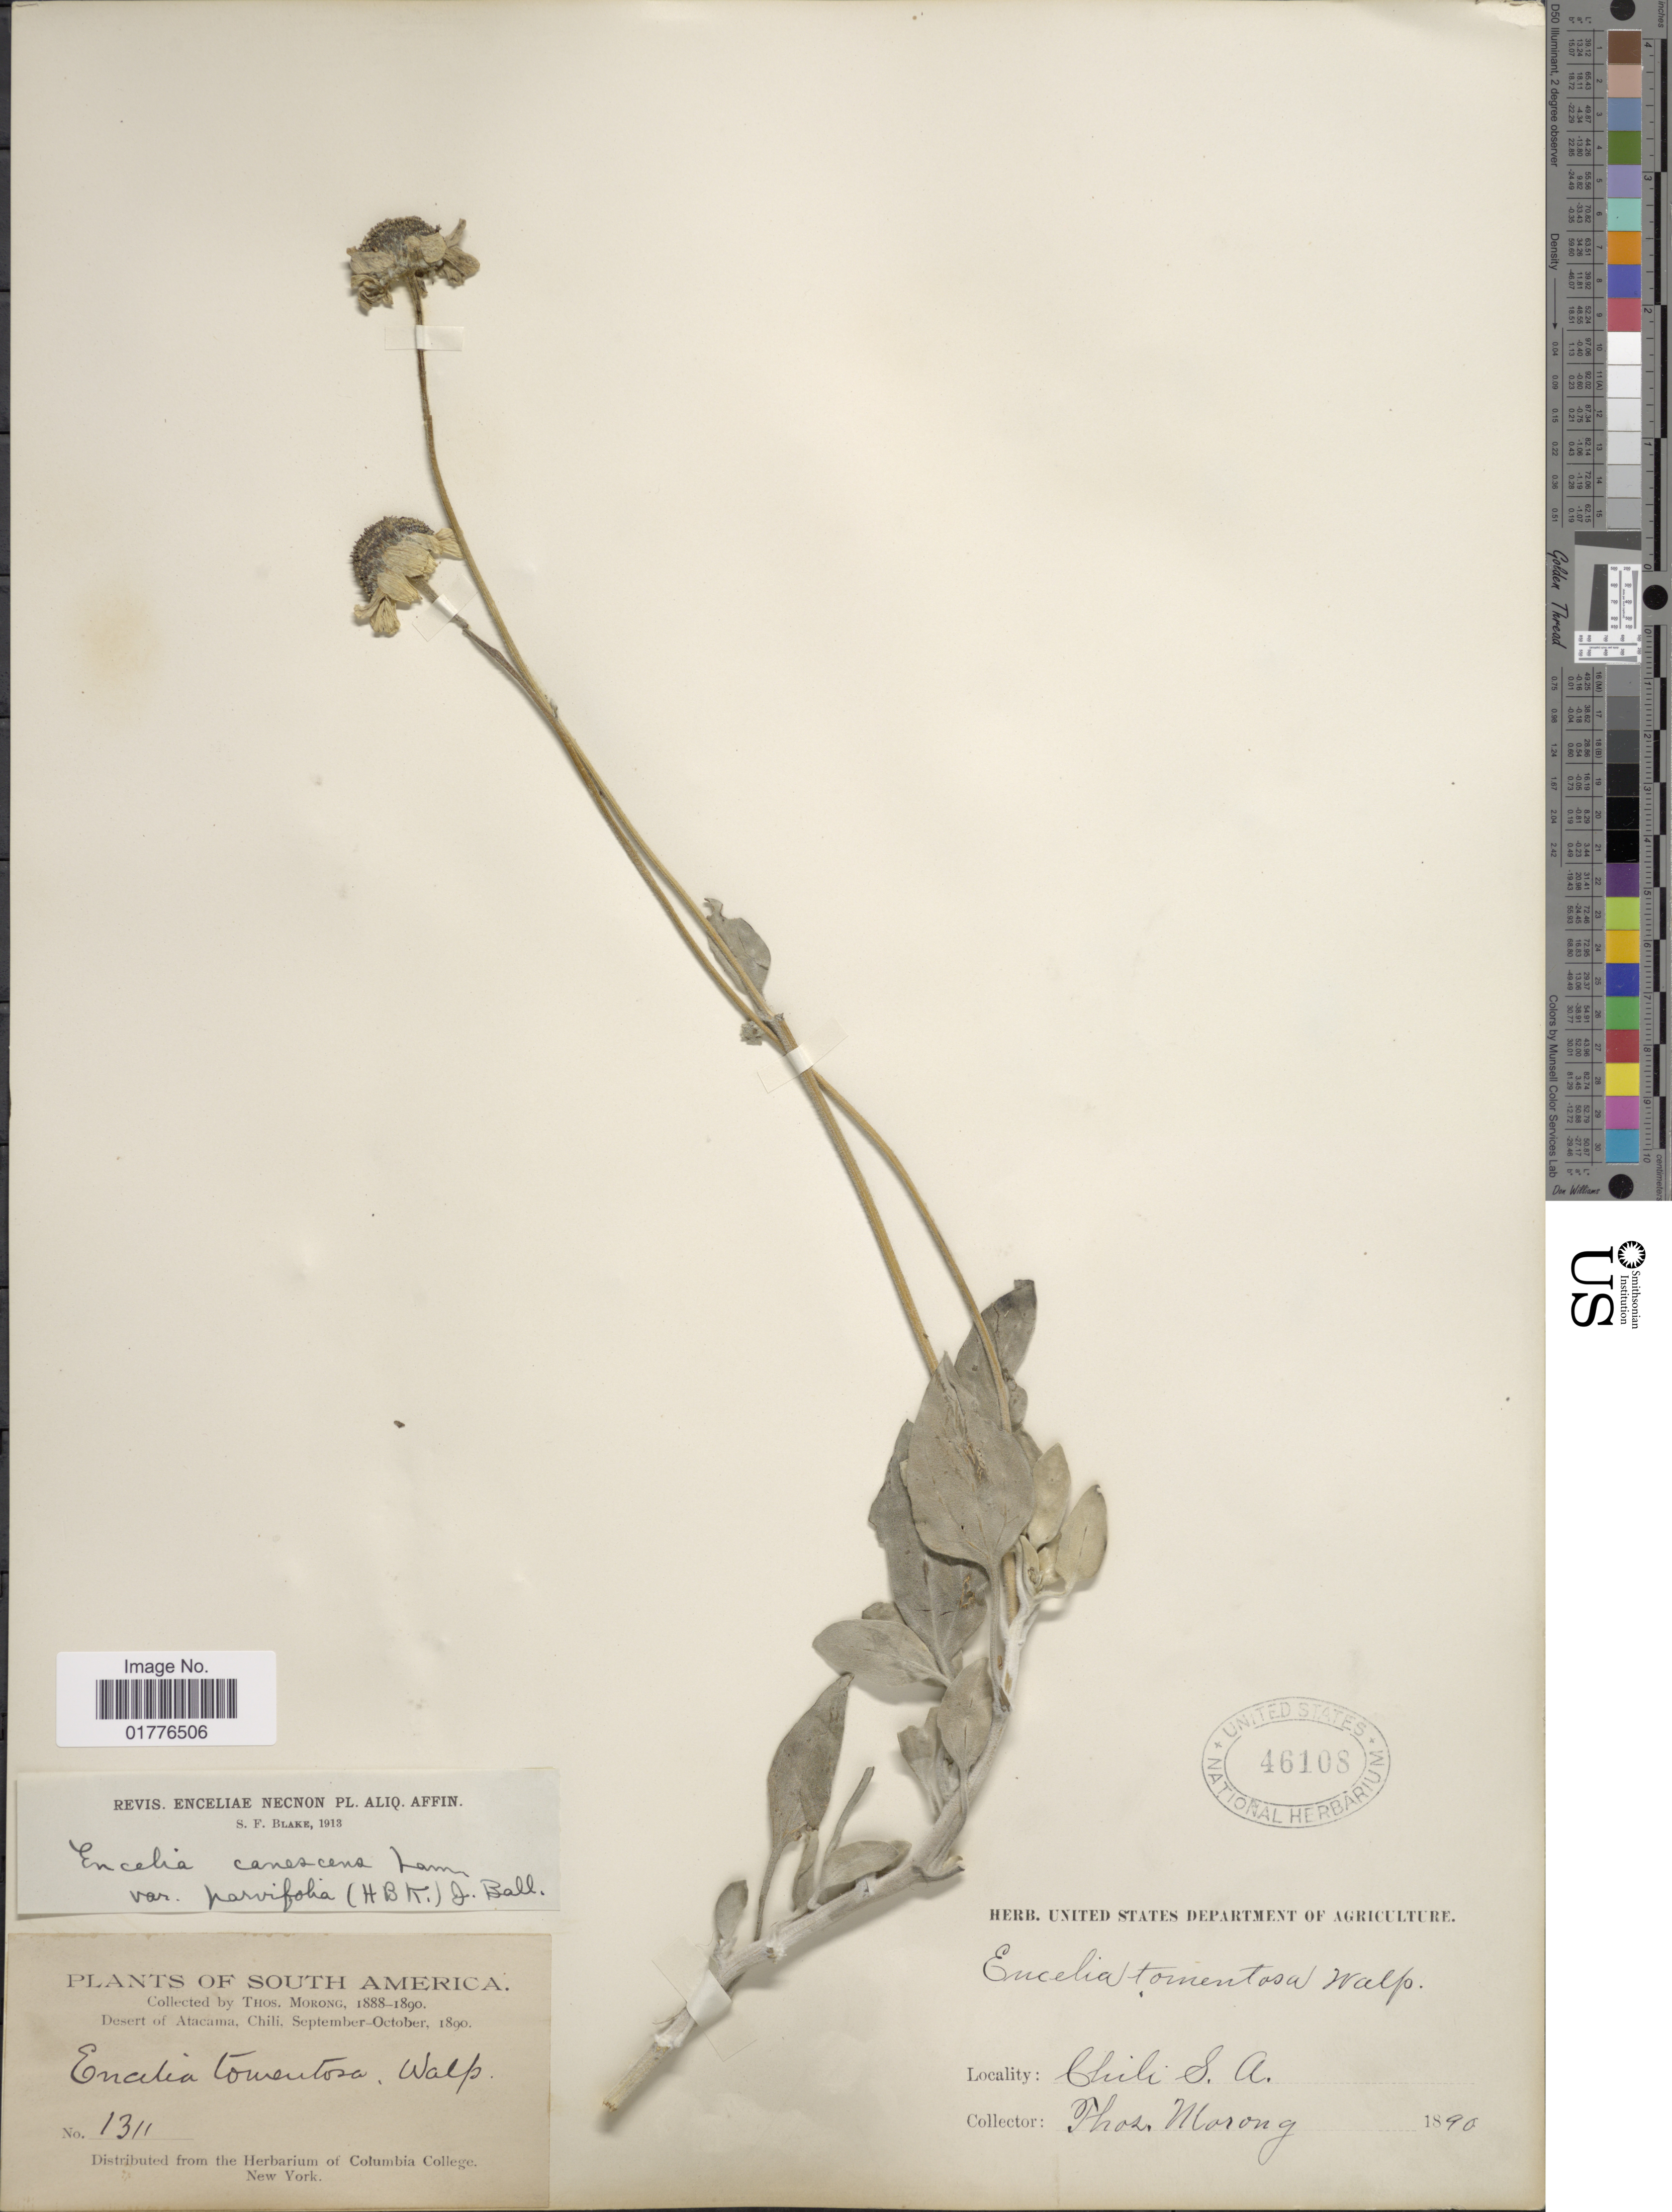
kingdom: Plantae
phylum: Tracheophyta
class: Magnoliopsida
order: Asterales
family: Asteraceae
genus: Encelia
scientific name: Encelia canescens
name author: Lam.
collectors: ex herb. T. Morong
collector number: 1311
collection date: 1890-09/1890-10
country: Chile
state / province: Atacama (III)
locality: Desert of Atacama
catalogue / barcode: US 46108